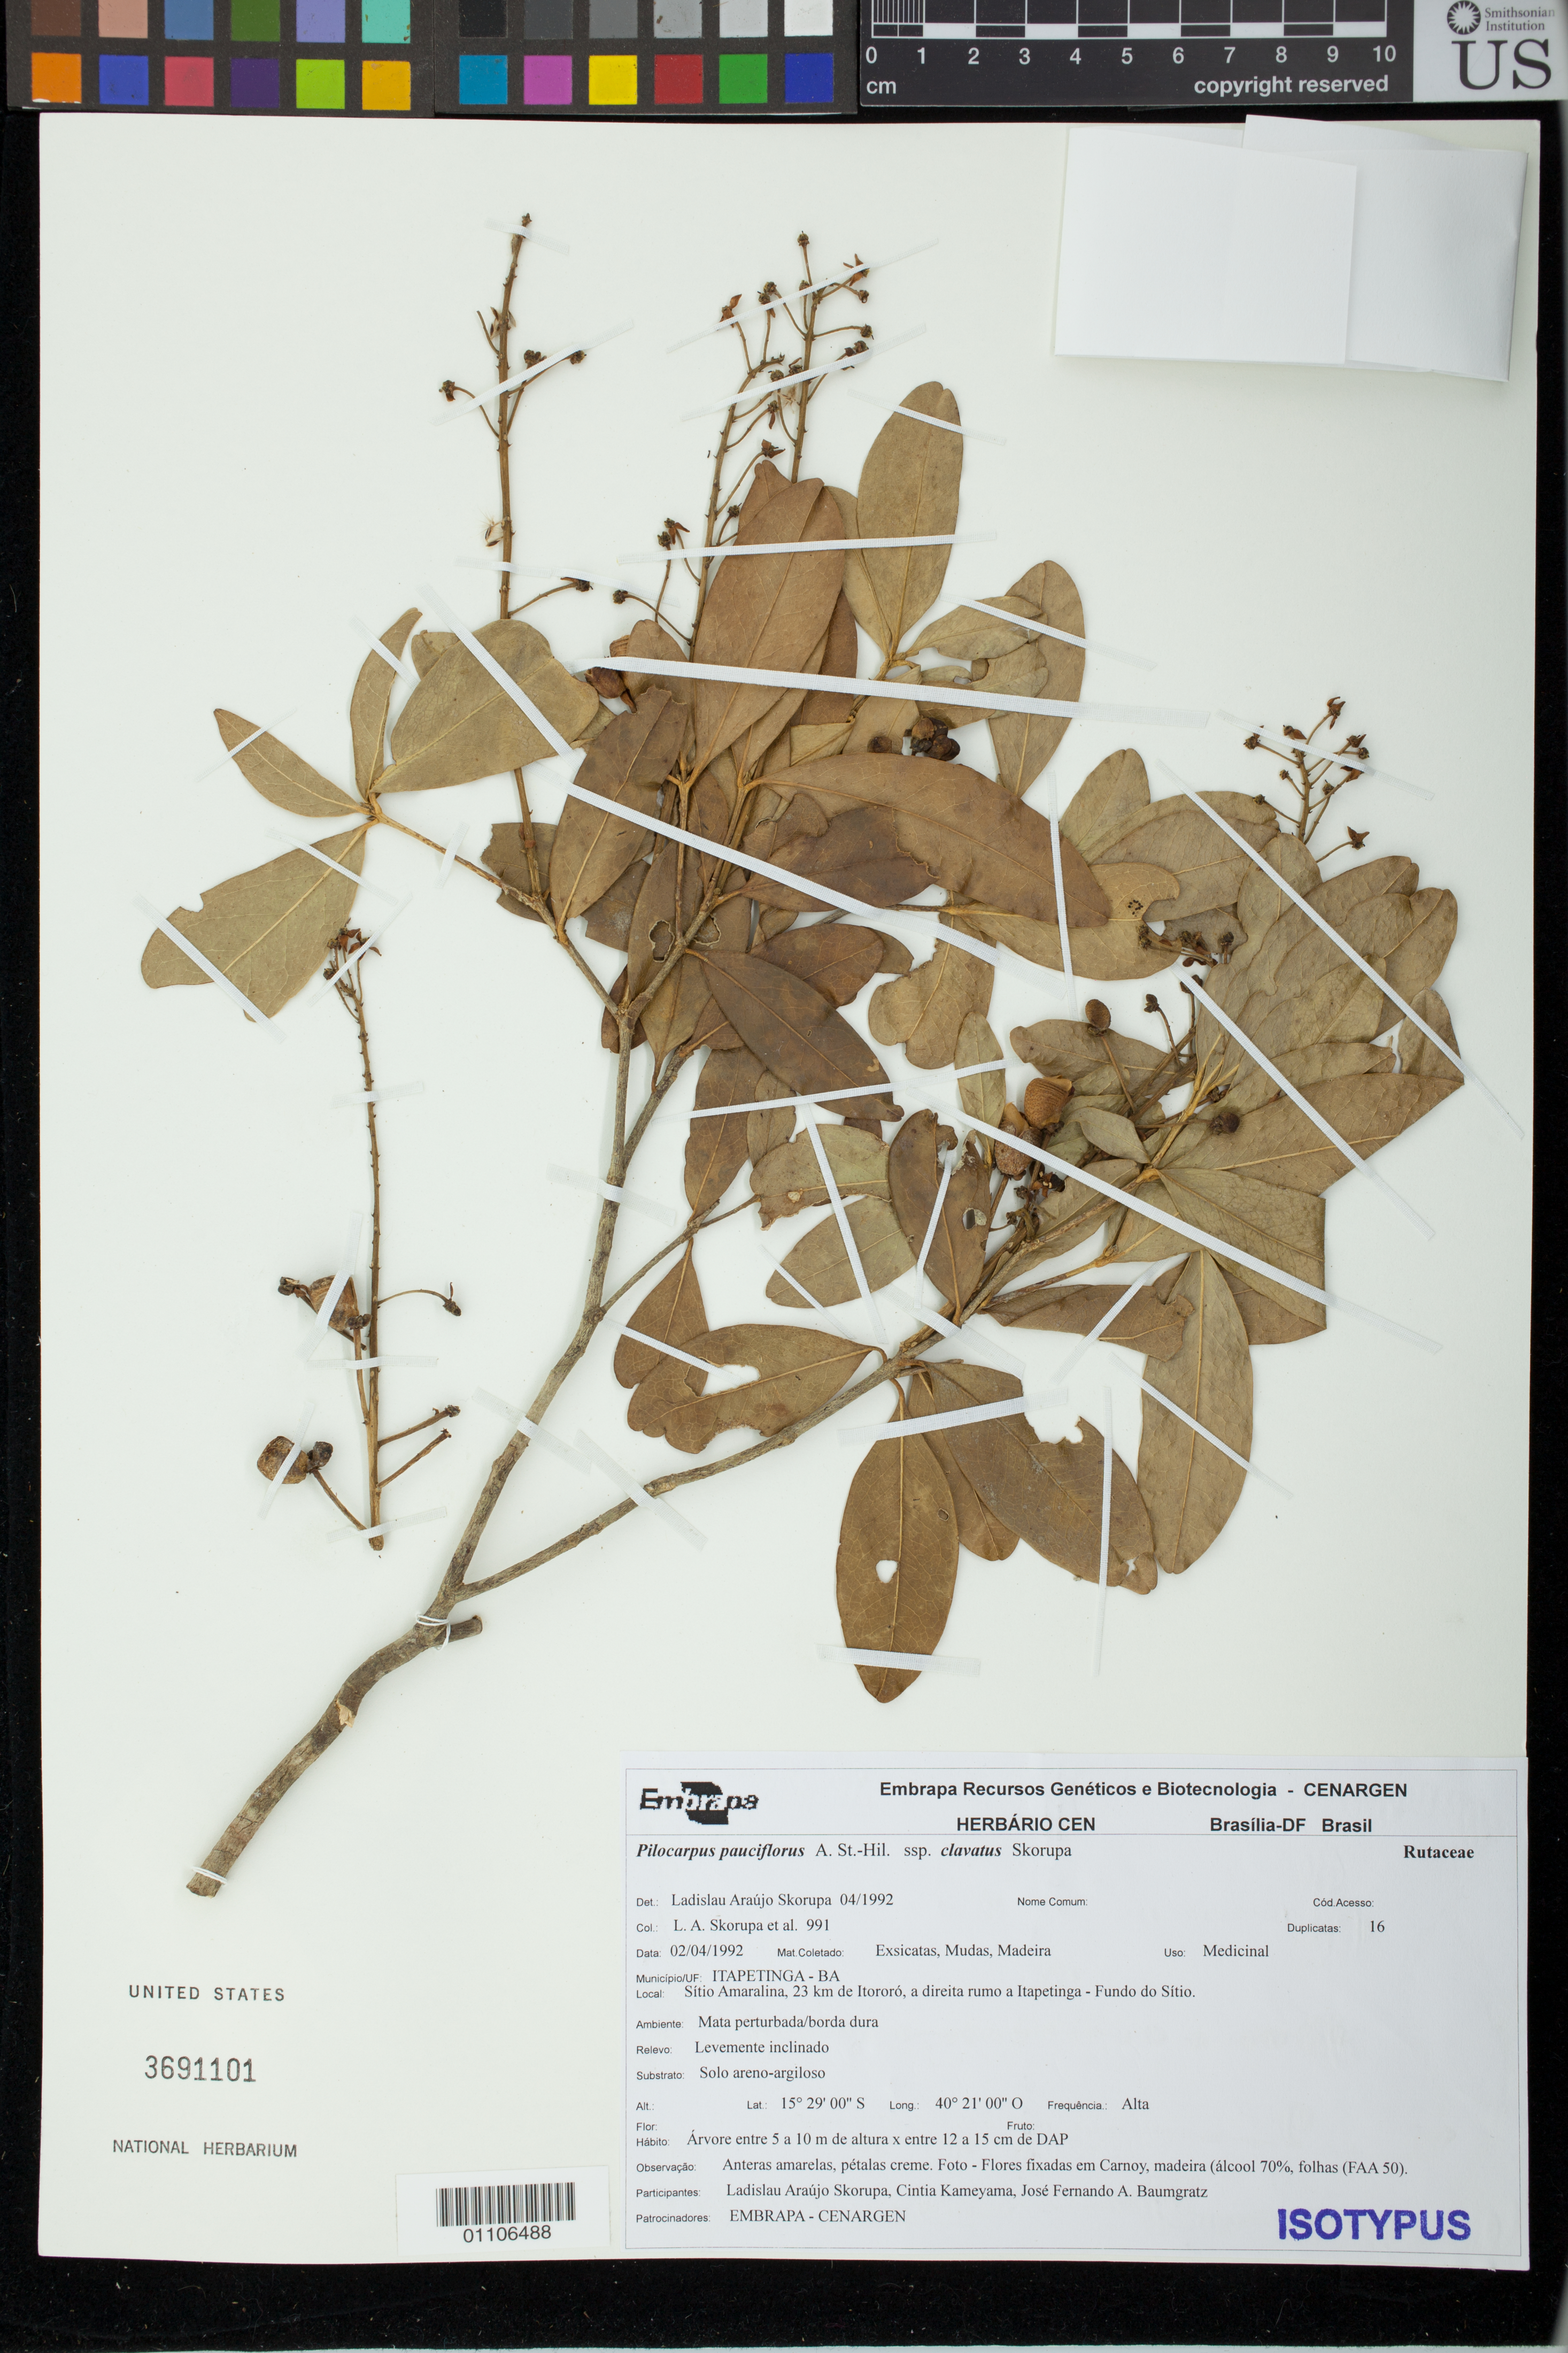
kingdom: Plantae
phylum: Tracheophyta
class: Magnoliopsida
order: Sapindales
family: Rutaceae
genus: Pilocarpus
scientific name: Pilocarpus pauciflorus subsp. clavatus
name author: Skorupa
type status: Isotype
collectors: L. A. Skorupa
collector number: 991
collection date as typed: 02/04/1992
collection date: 1992-04-02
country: Brazil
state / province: Bahia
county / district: Itapetinga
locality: Itapetinga - BA. Sítio Amaralina, 23 km de Itororó, a direita rumo a Itapetinga - Fundo do Sítio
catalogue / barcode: US 3691101